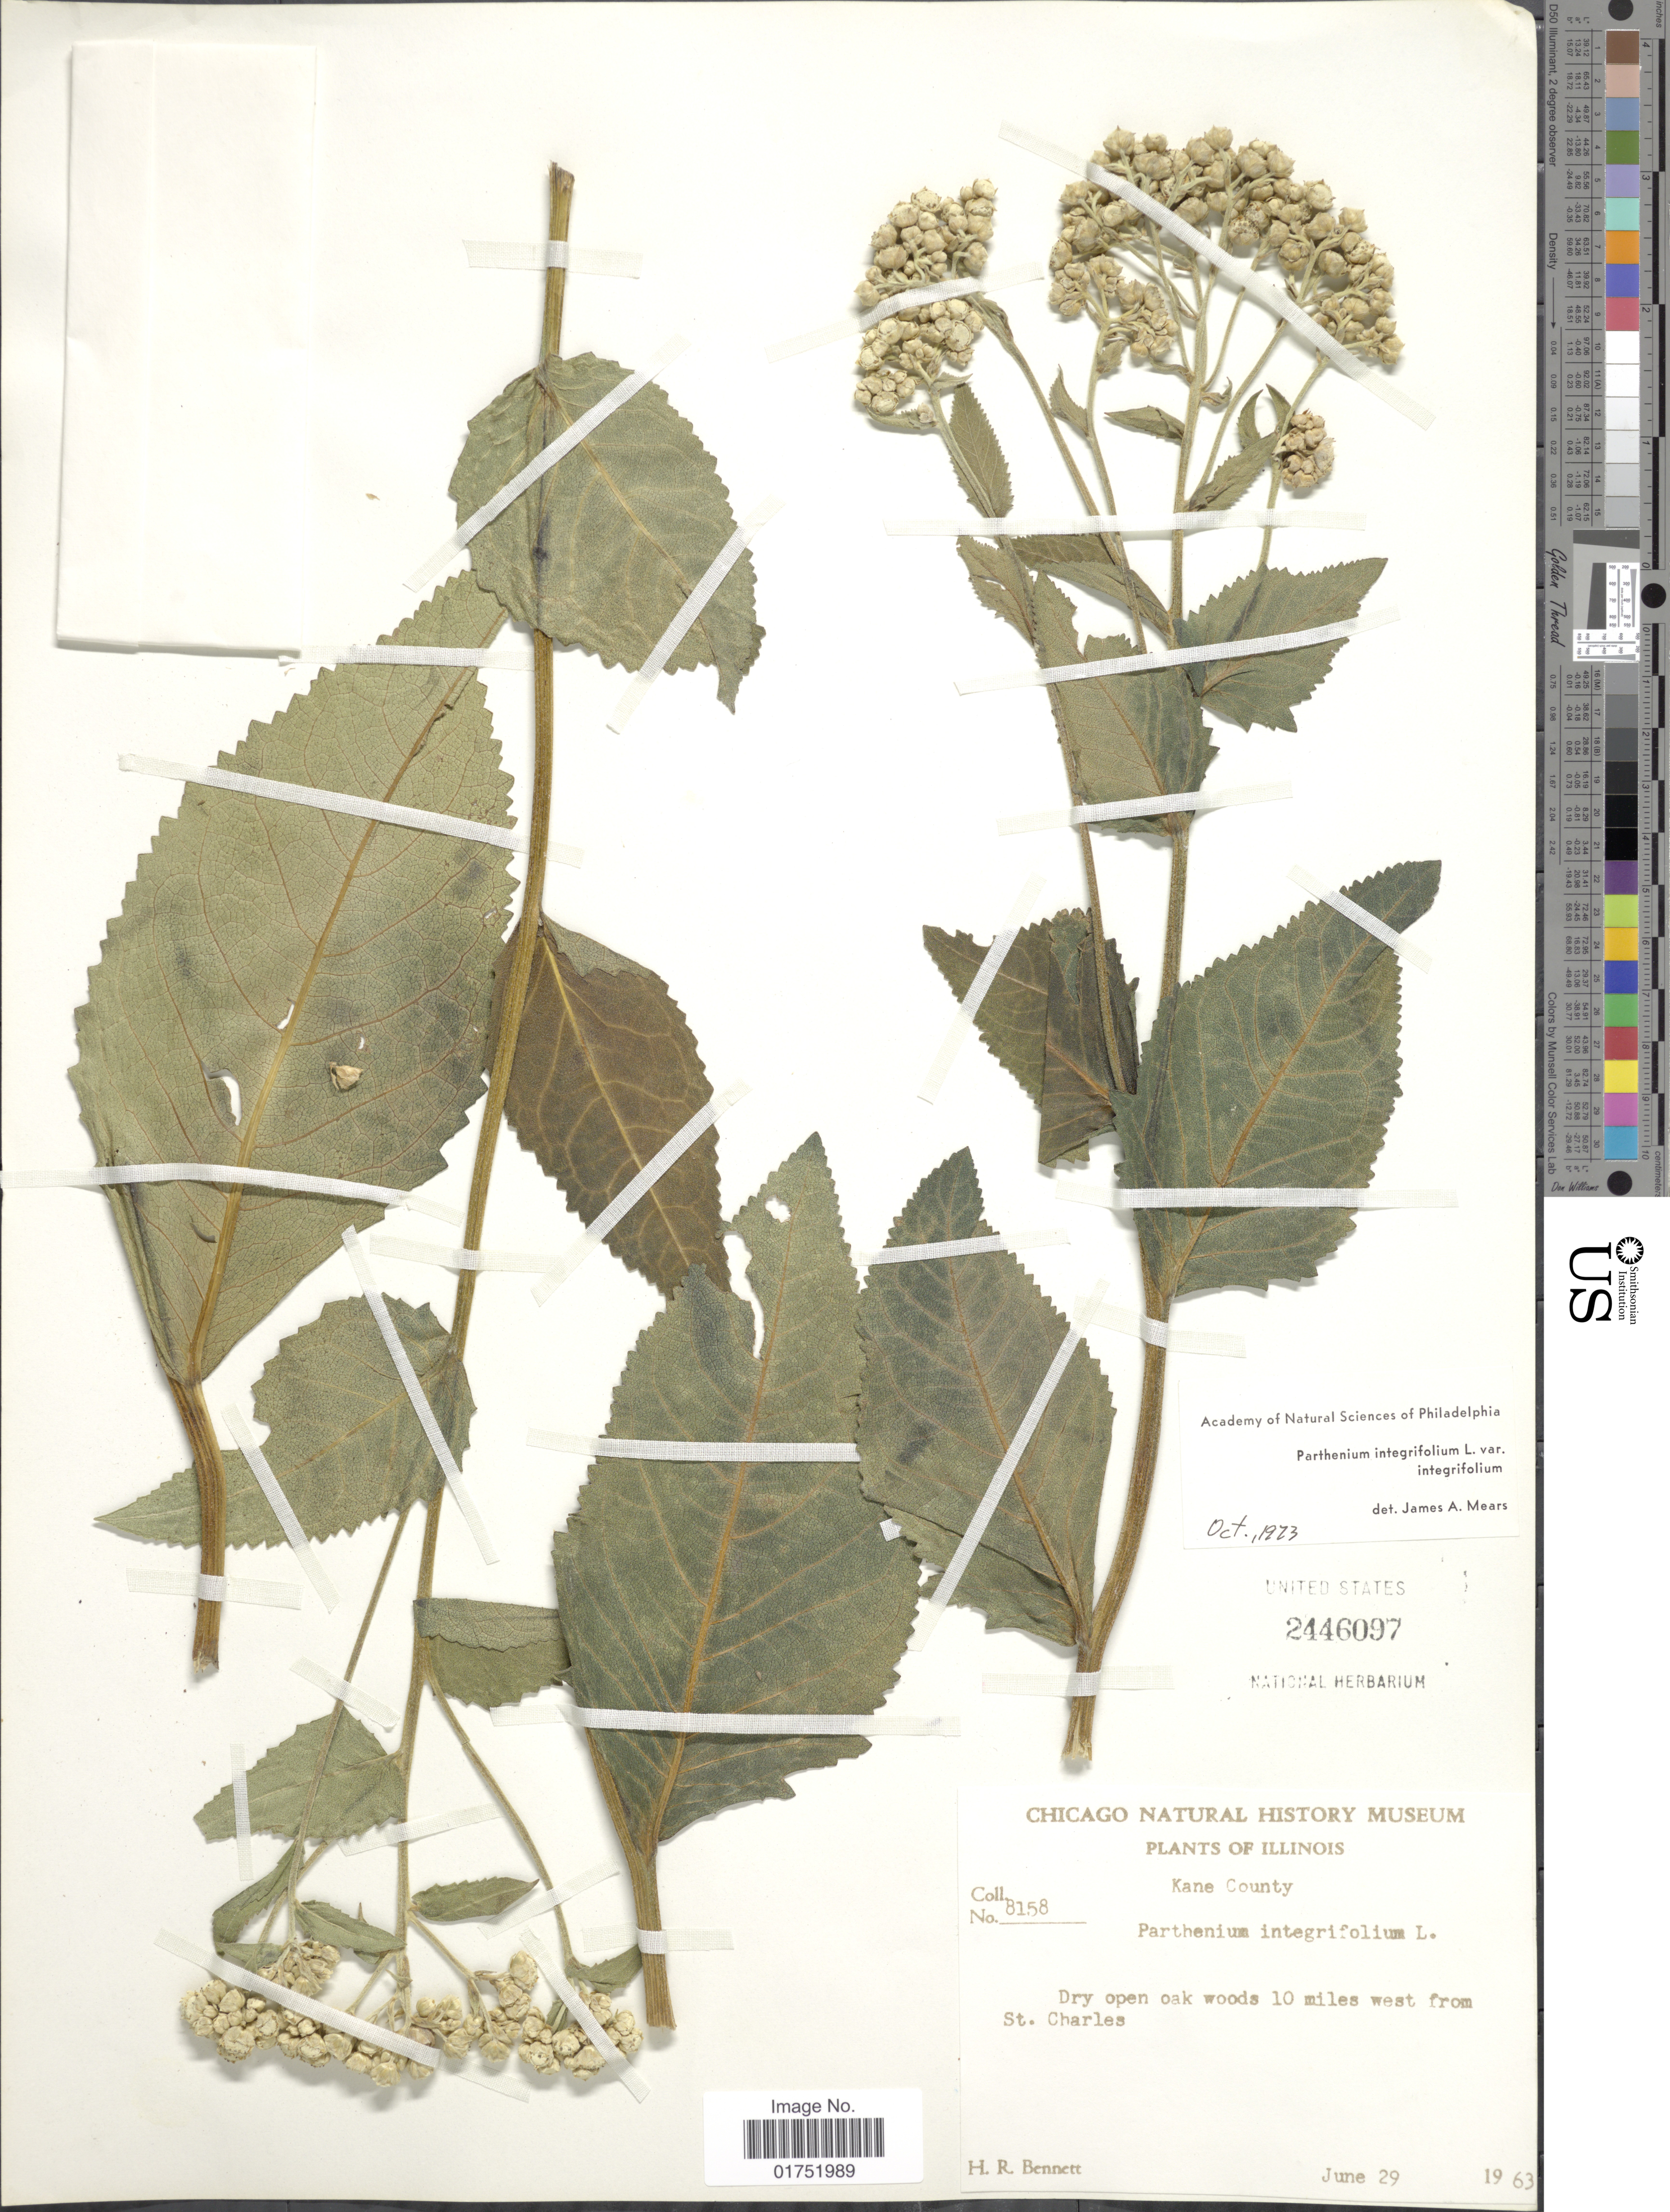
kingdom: Plantae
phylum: Tracheophyta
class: Magnoliopsida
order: Asterales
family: Asteraceae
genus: Parthenium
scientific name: Parthenium integrifolium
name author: L.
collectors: H. R. Bennett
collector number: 8158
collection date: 1963-06-29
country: United States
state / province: Illinois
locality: Kane County, 10 miles west from St. Charles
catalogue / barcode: US 2446097